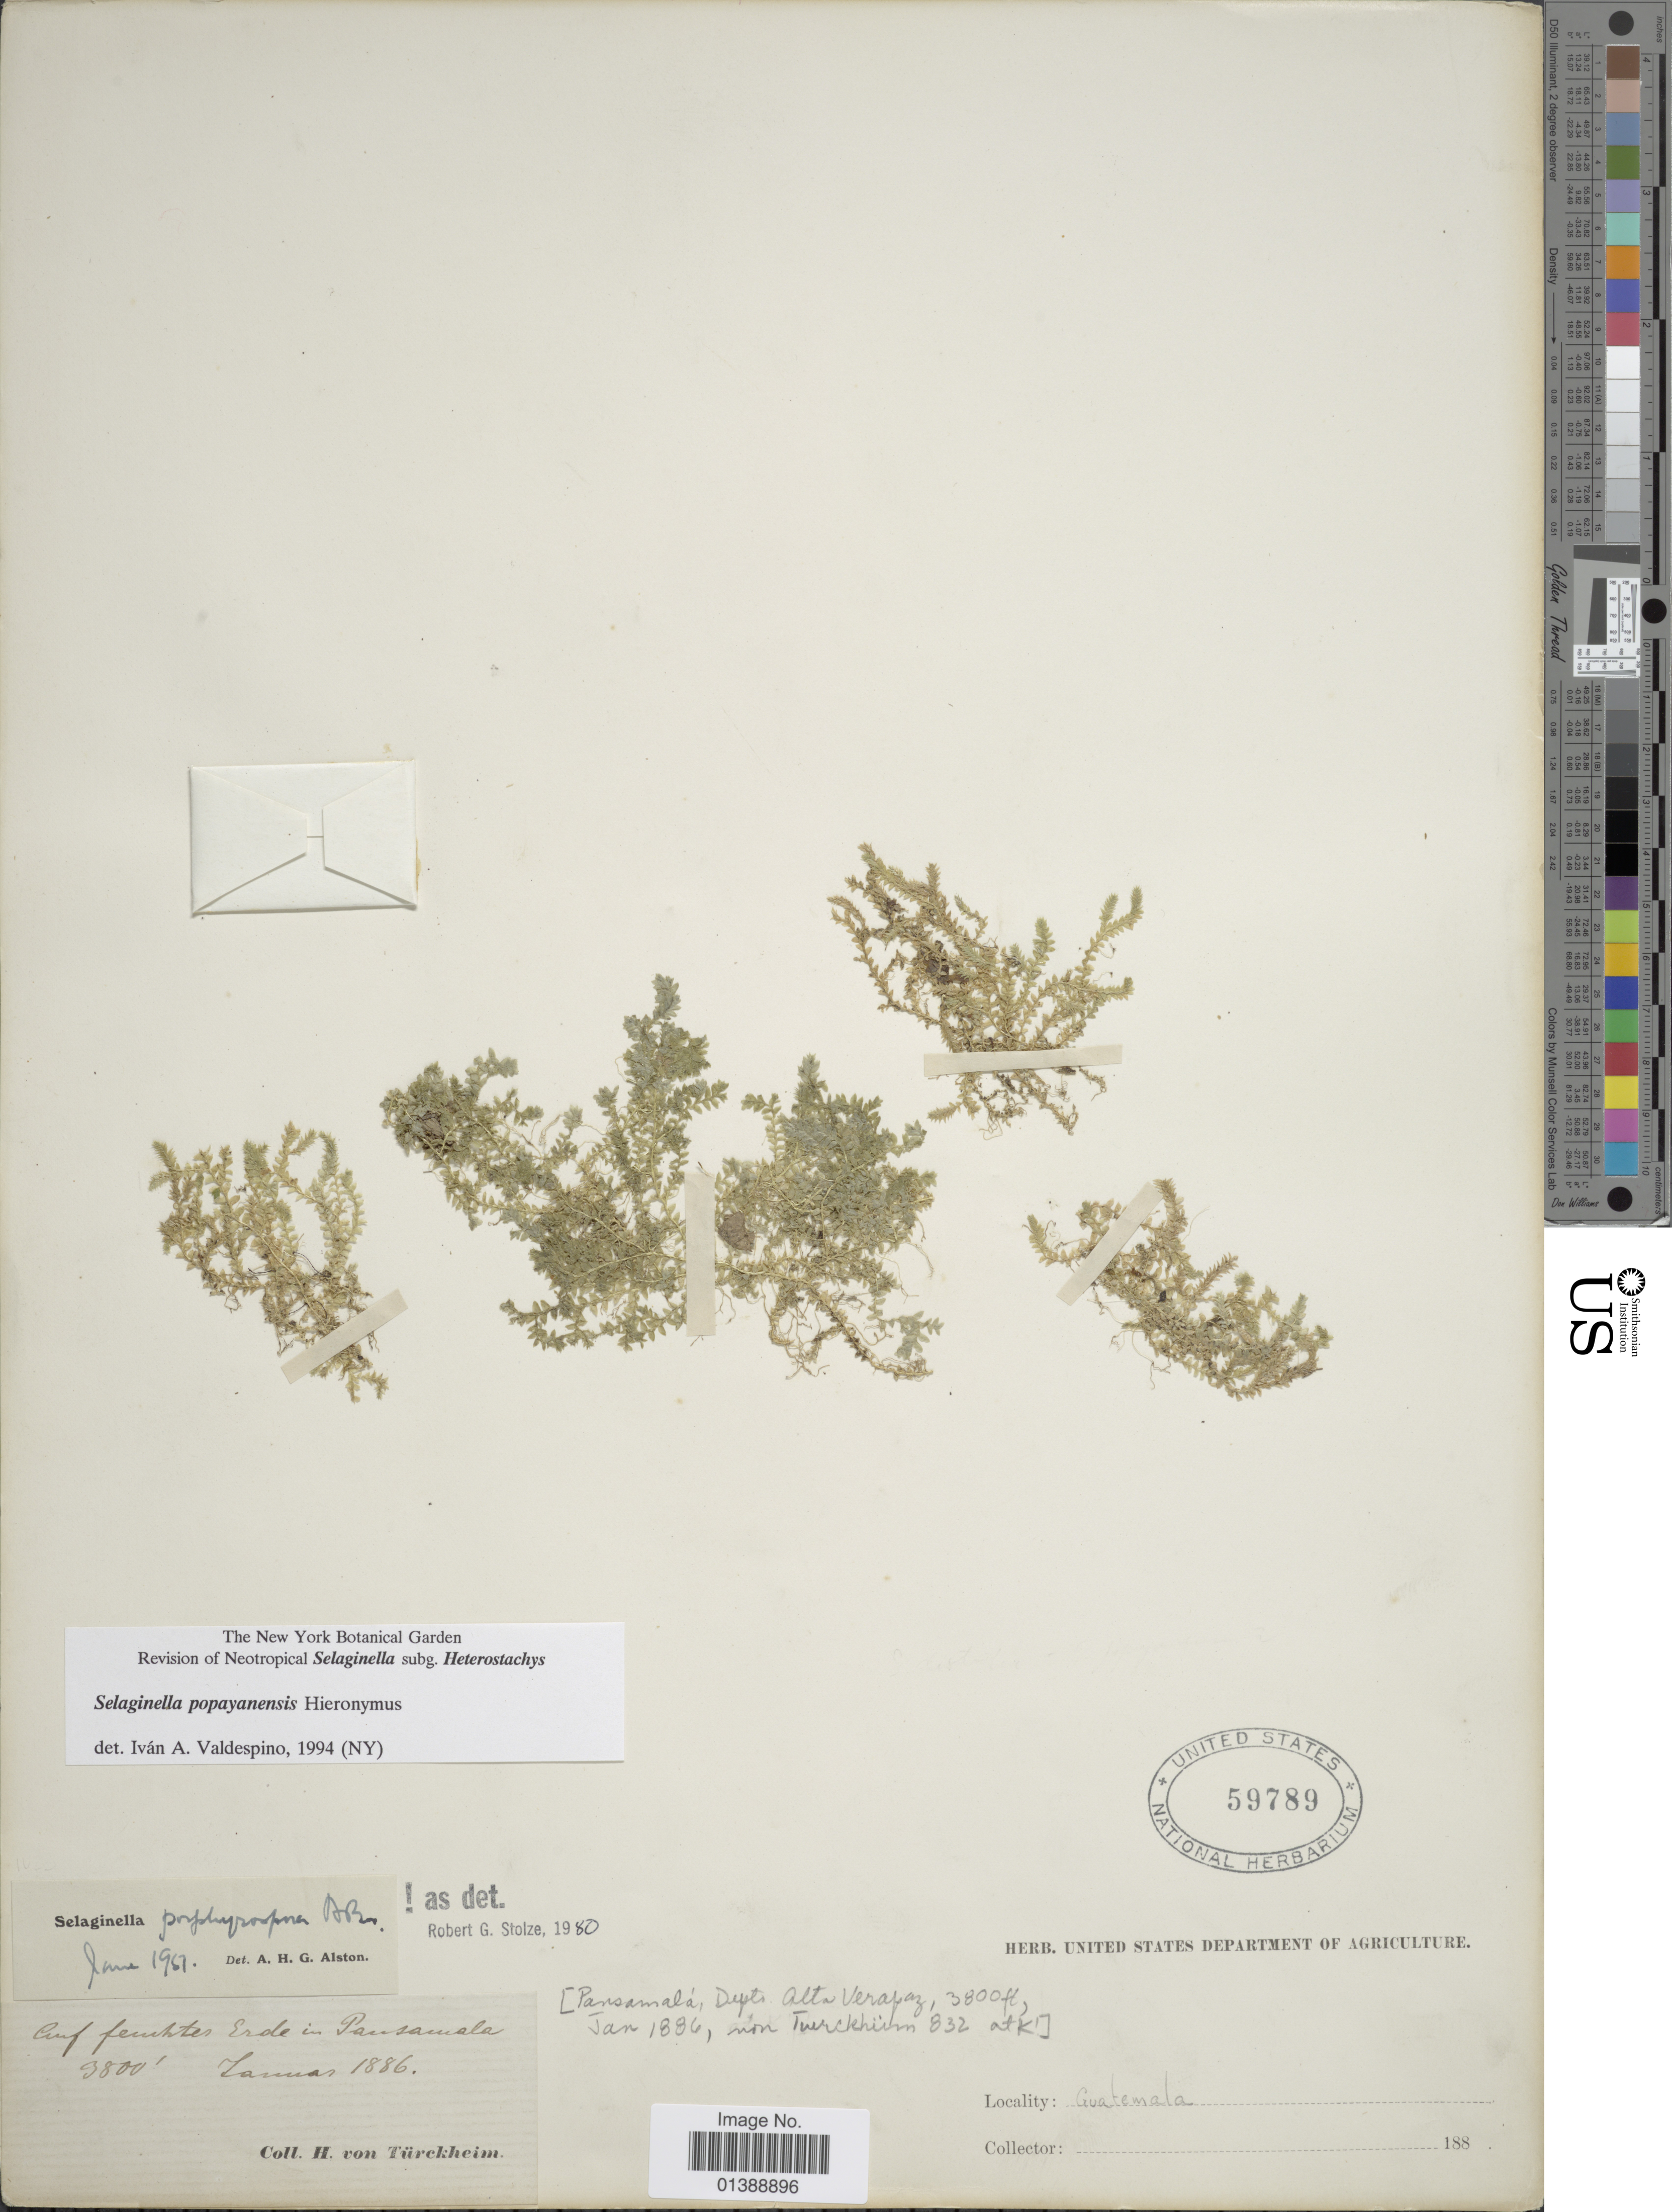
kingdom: Plantae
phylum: Tracheophyta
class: Lycopodiopsida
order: Selaginellales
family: Selaginellaceae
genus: Selaginella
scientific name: Selaginella popayanensis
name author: Hieron.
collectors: H. von Türckheim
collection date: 1886-01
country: Guatemala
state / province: Alta Verapaz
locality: Auf feuchten erde in Pansamala [on moist soil in Pansamala]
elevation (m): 1158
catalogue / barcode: US 59789